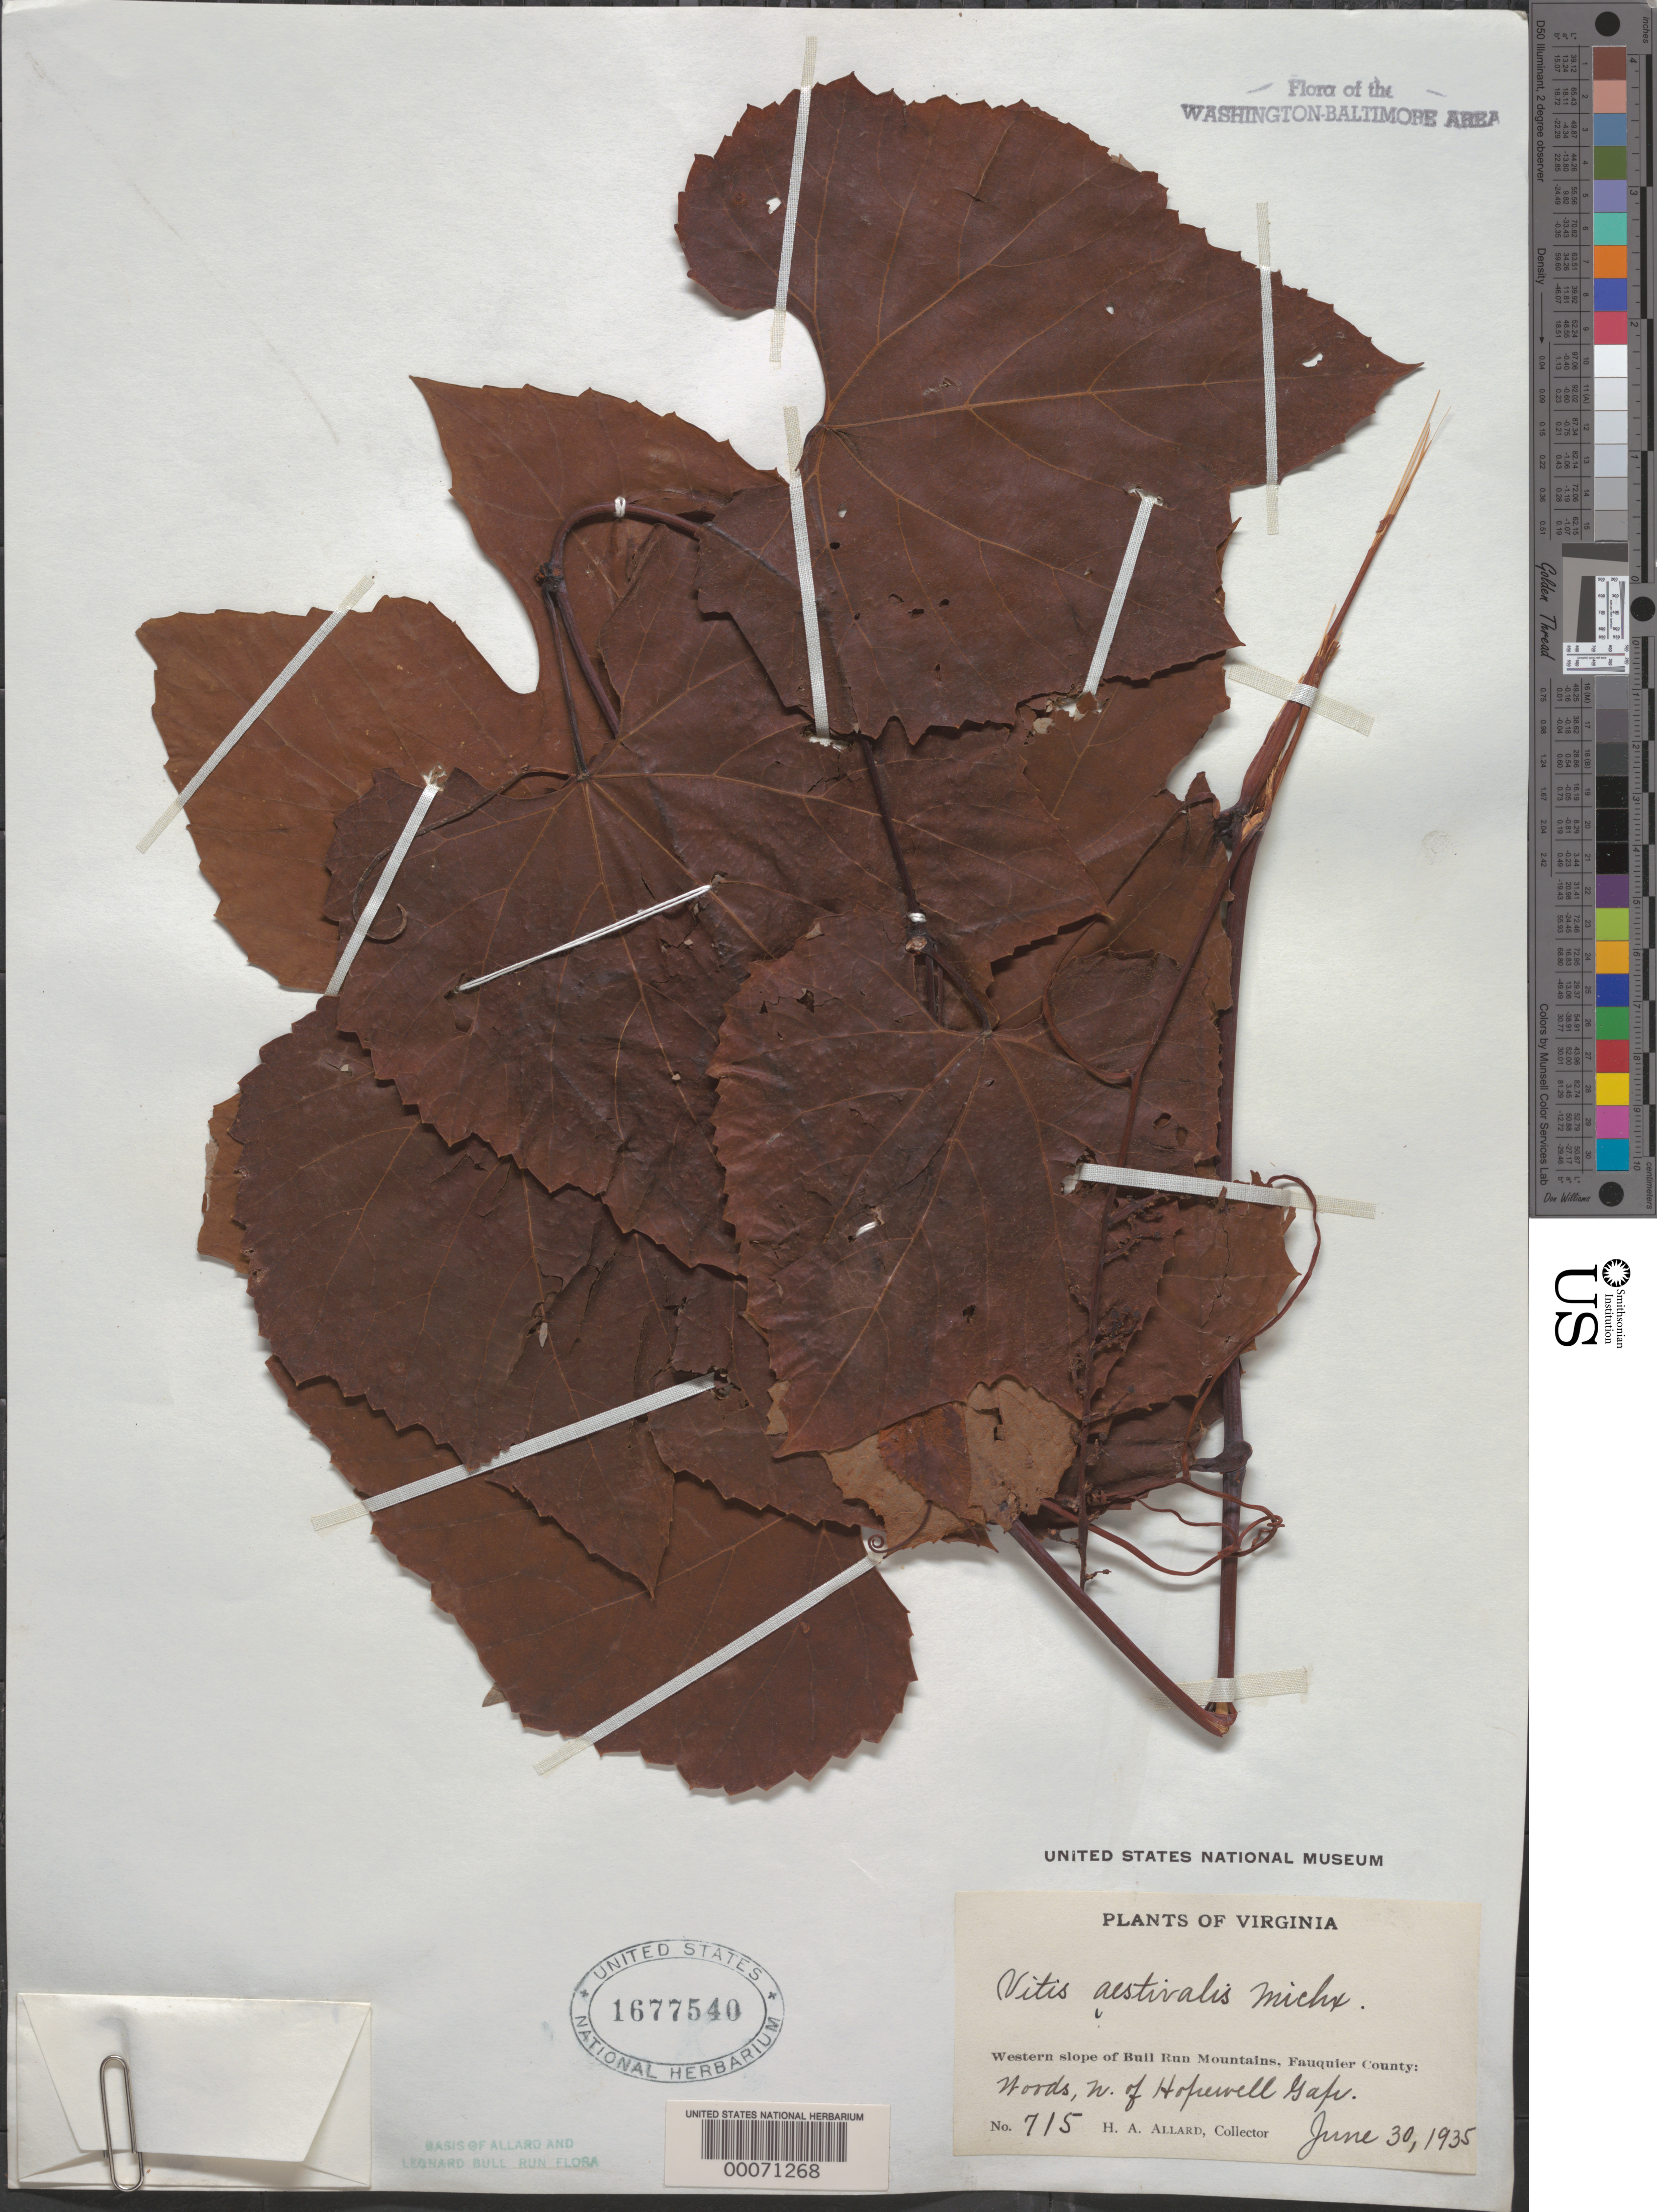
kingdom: Plantae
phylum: Tracheophyta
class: Magnoliopsida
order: Vitales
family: Vitaceae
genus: Vitis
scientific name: Vitis aestivalis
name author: Michx.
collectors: H. A. Allard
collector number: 715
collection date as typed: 30 Jun 1935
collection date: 1935-06-30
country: United States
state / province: Virginia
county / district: Fauquier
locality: North of Hopewell Gap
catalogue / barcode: US 1677540